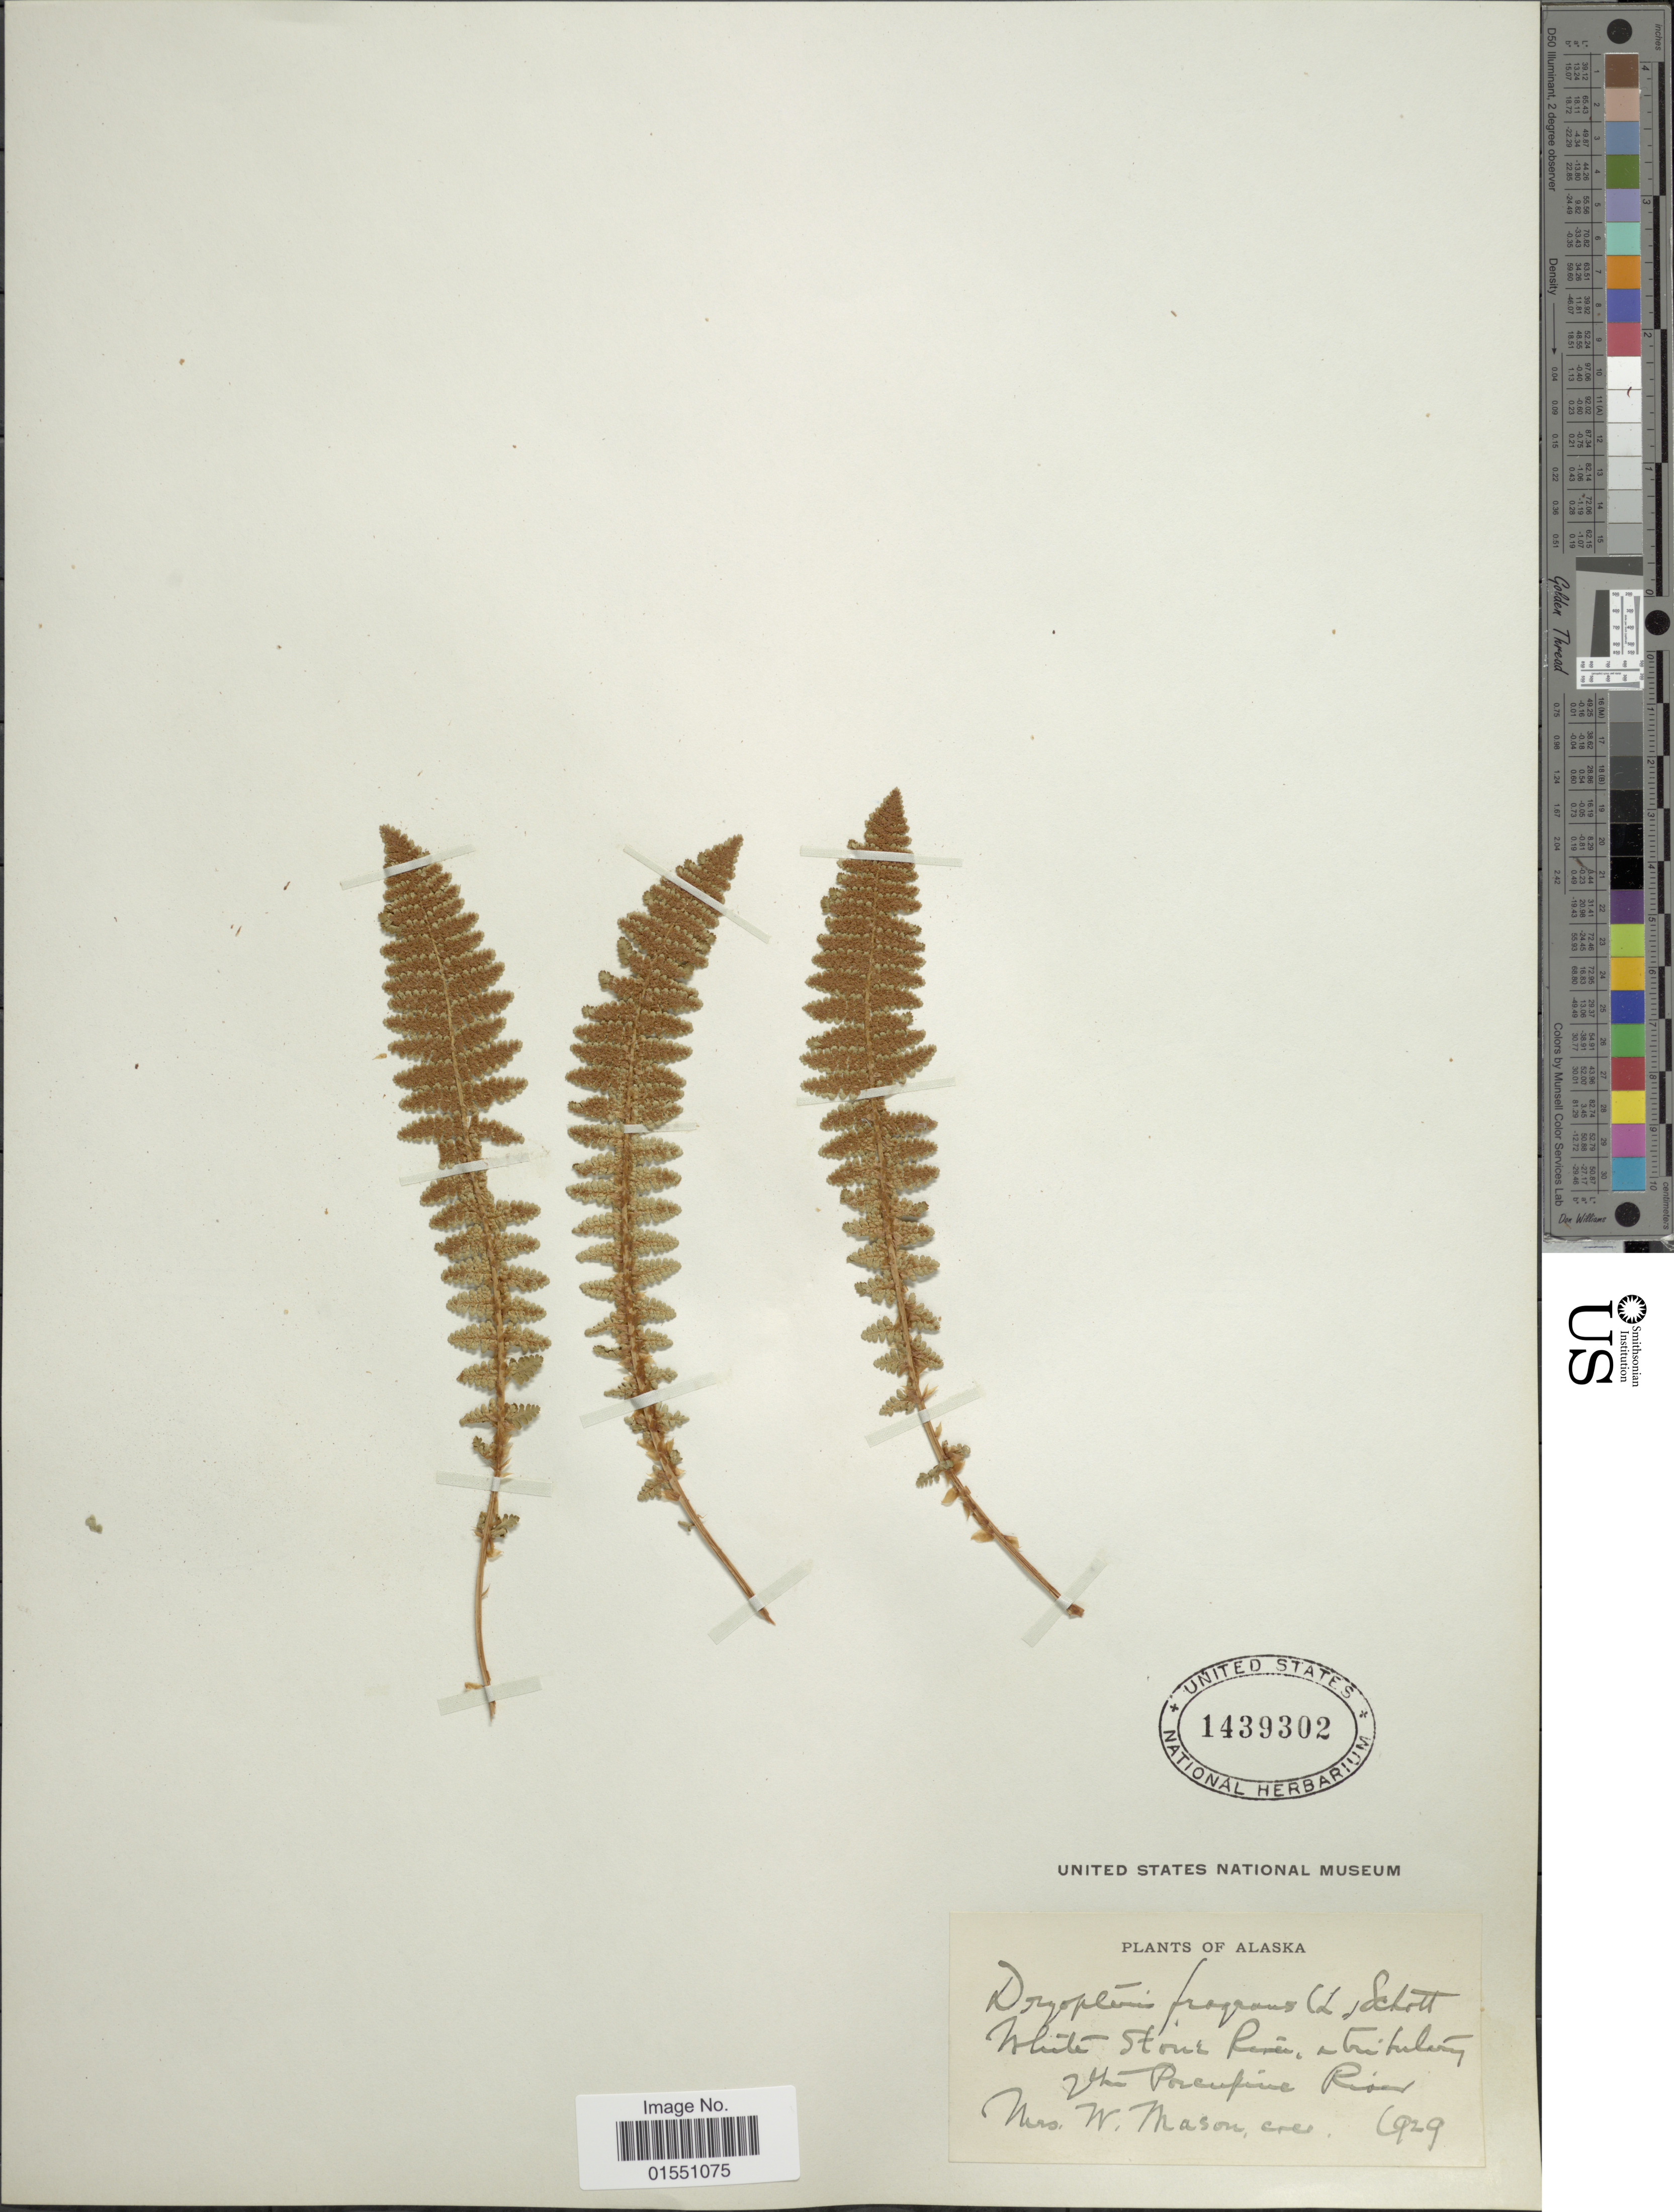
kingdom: Plantae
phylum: Tracheophyta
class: Polypodiopsida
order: Polypodiales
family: Dryopteridaceae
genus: Dryopteris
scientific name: Dryopteris fragrans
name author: (L.) Schott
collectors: W. Mason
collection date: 1929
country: United States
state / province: Alaska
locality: White Stone River, a tributary of the Porcupine River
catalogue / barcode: US 1439302